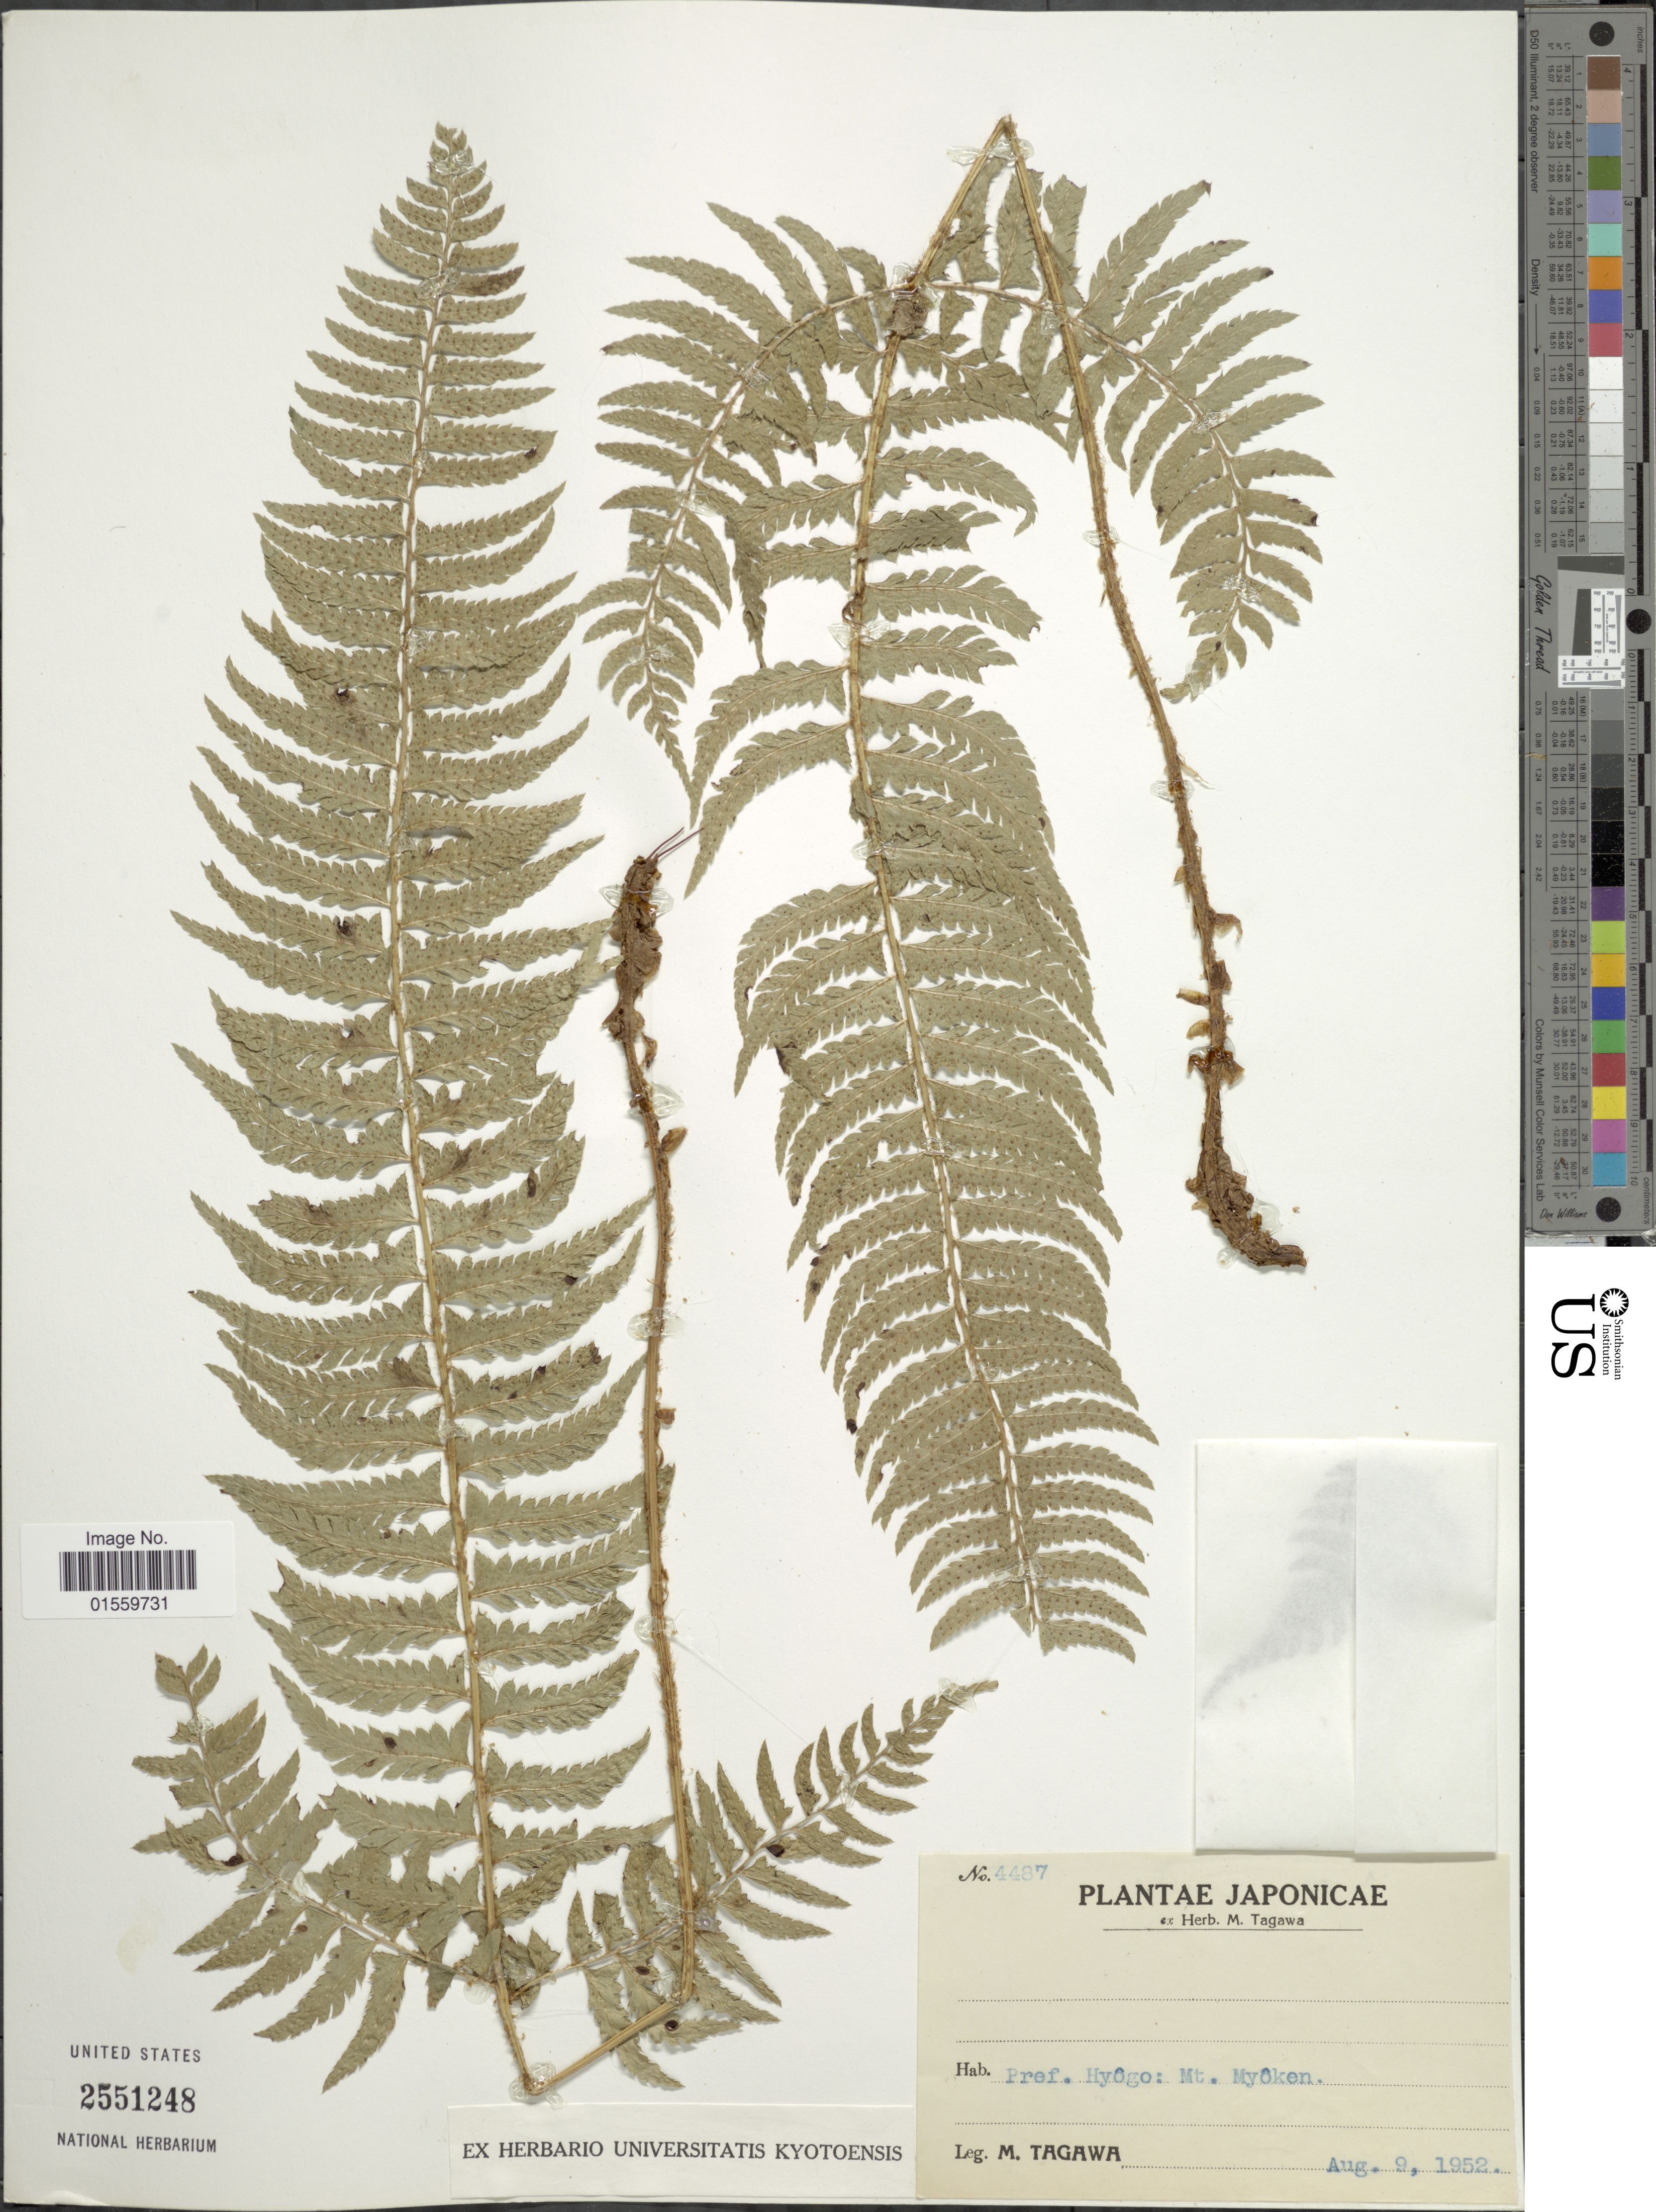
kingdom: Plantae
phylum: Tracheophyta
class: Polypodiopsida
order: Polypodiales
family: Dryopteridaceae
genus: Polystichum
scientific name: Polystichum tripteron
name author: (Kunze) C. Presl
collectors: M. Tagawa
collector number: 4487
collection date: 1952-08-09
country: Japan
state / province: Hyogo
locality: Japonicae, Pref. Hyogo: Mt. Myoken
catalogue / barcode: US 2551248